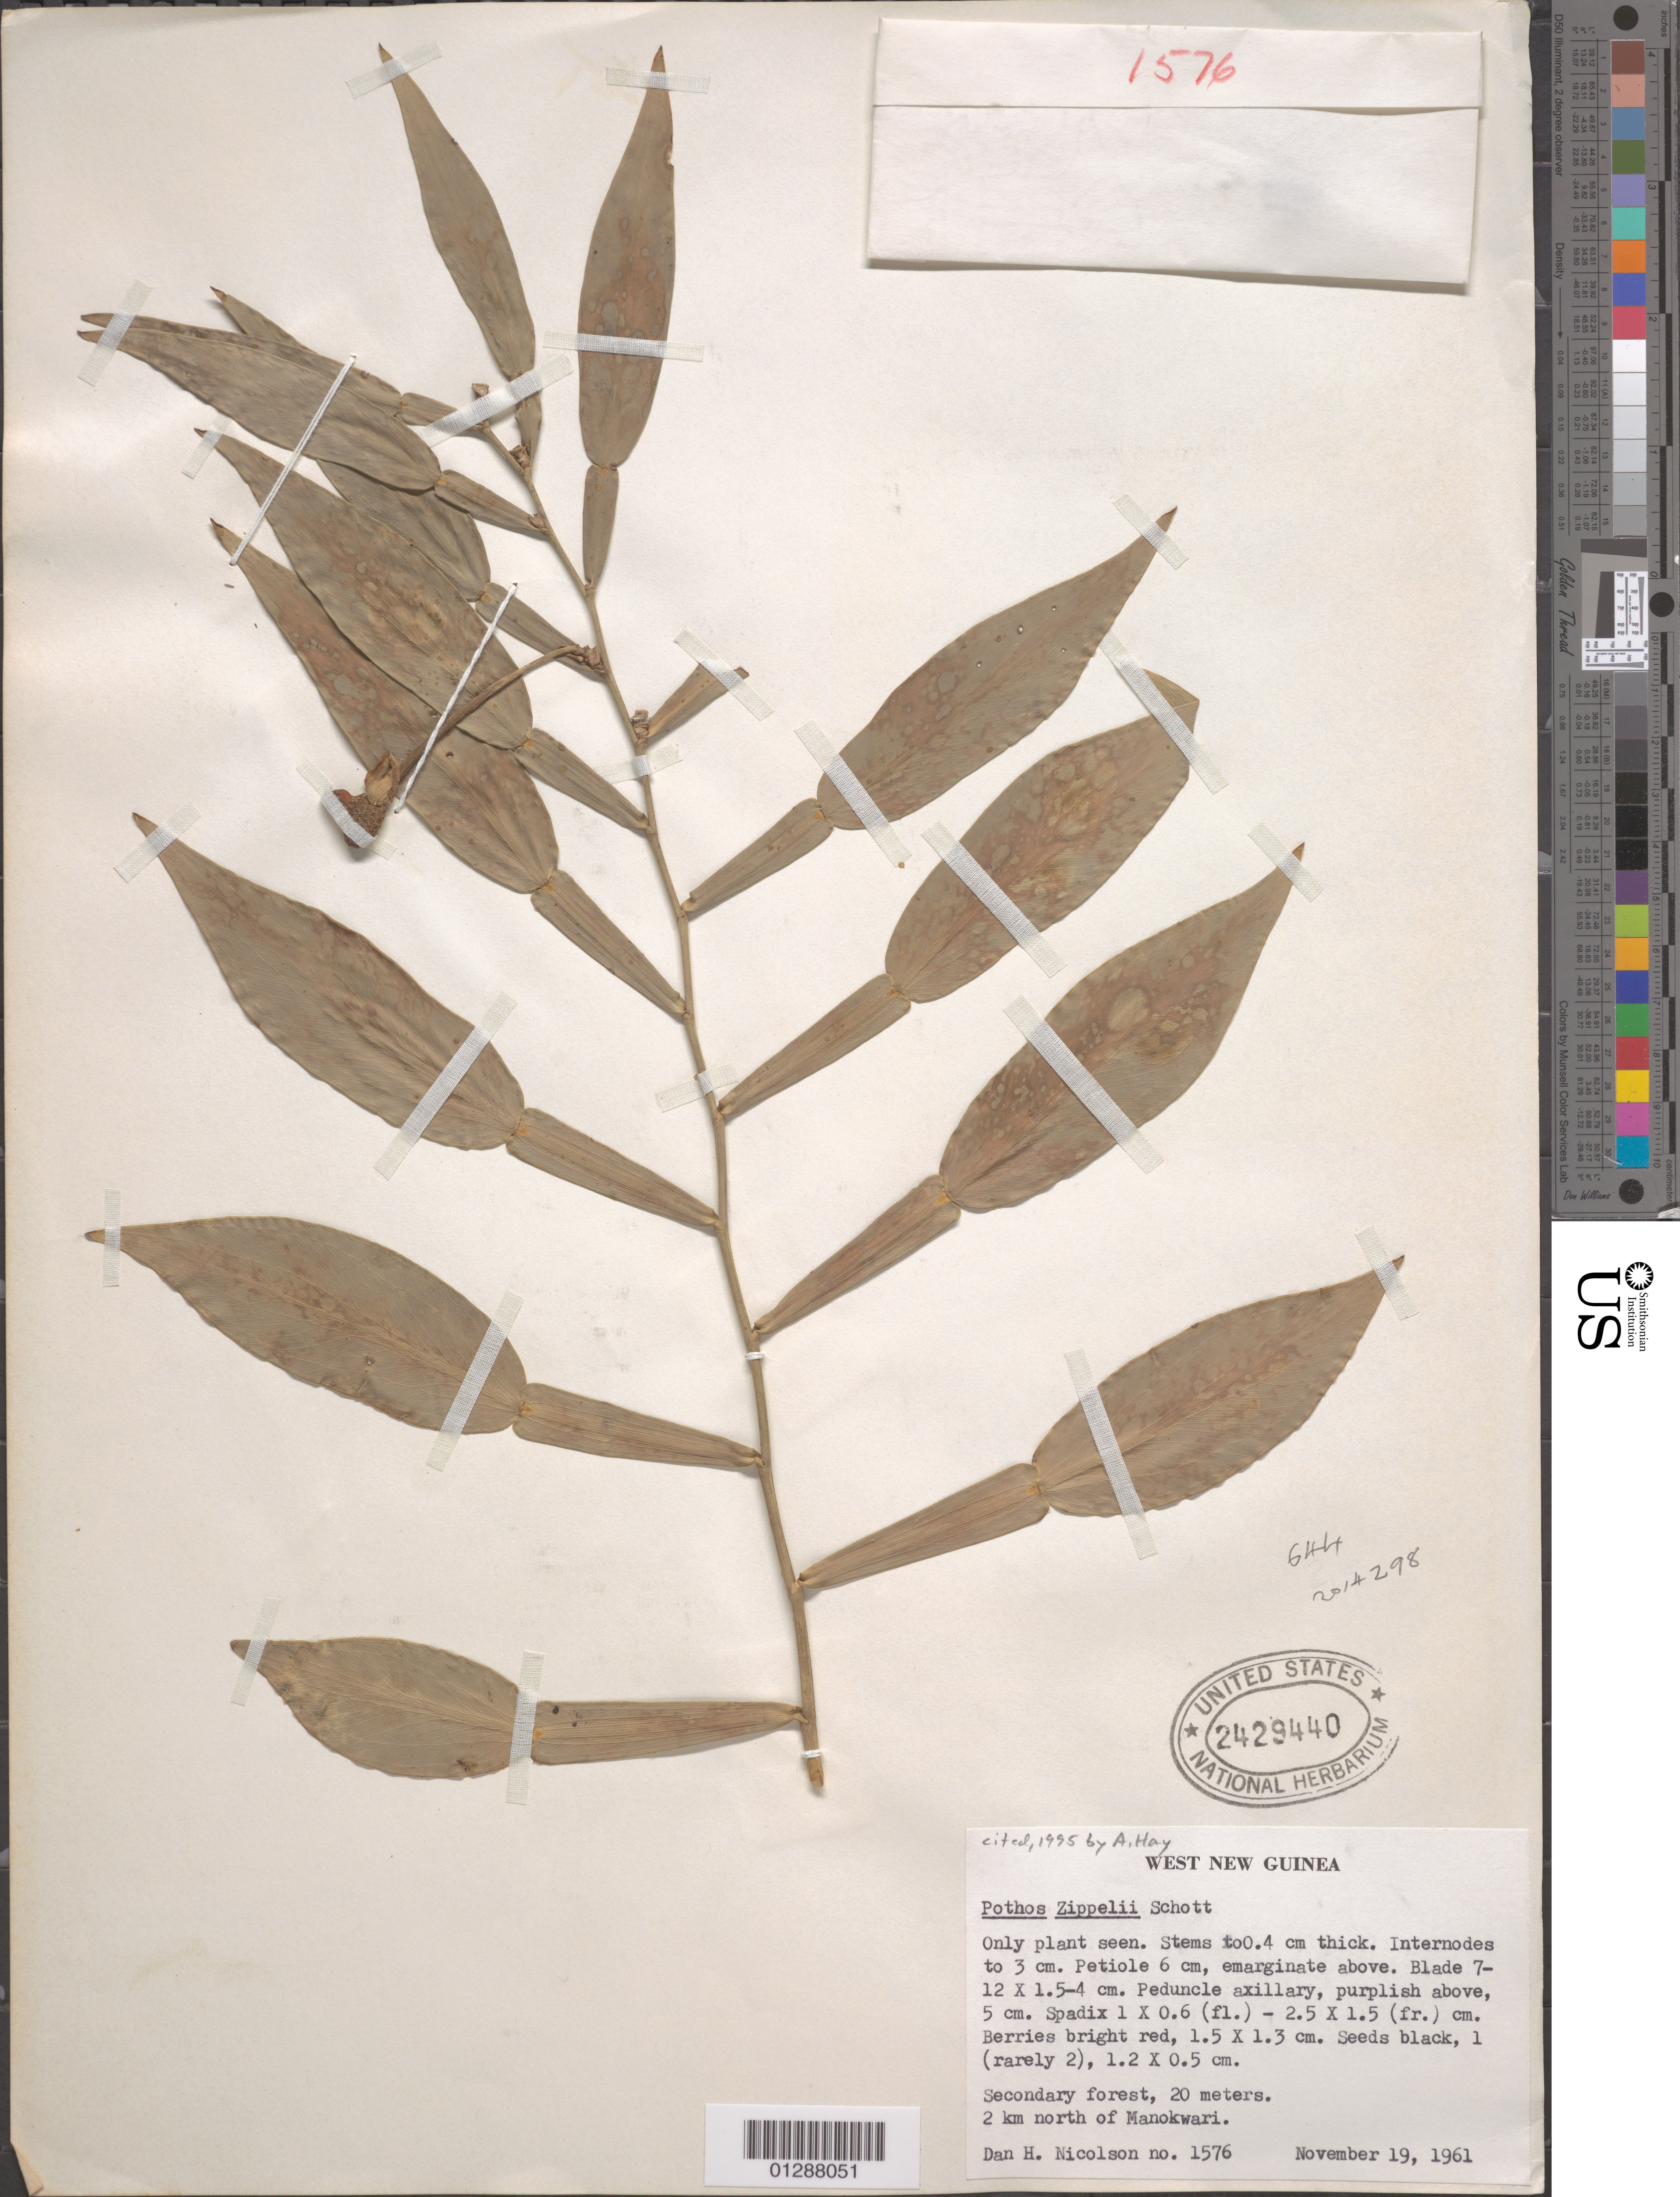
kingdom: Plantae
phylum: Tracheophyta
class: Liliopsida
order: Alismatales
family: Araceae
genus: Pothos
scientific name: Pothos zippelii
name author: Schott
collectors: D. H. Nicolson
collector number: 1576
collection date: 1961-11-19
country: Indonesia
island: New Guinea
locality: West New Guinea. 2 km north of Manokwari.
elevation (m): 20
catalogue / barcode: US 2429440